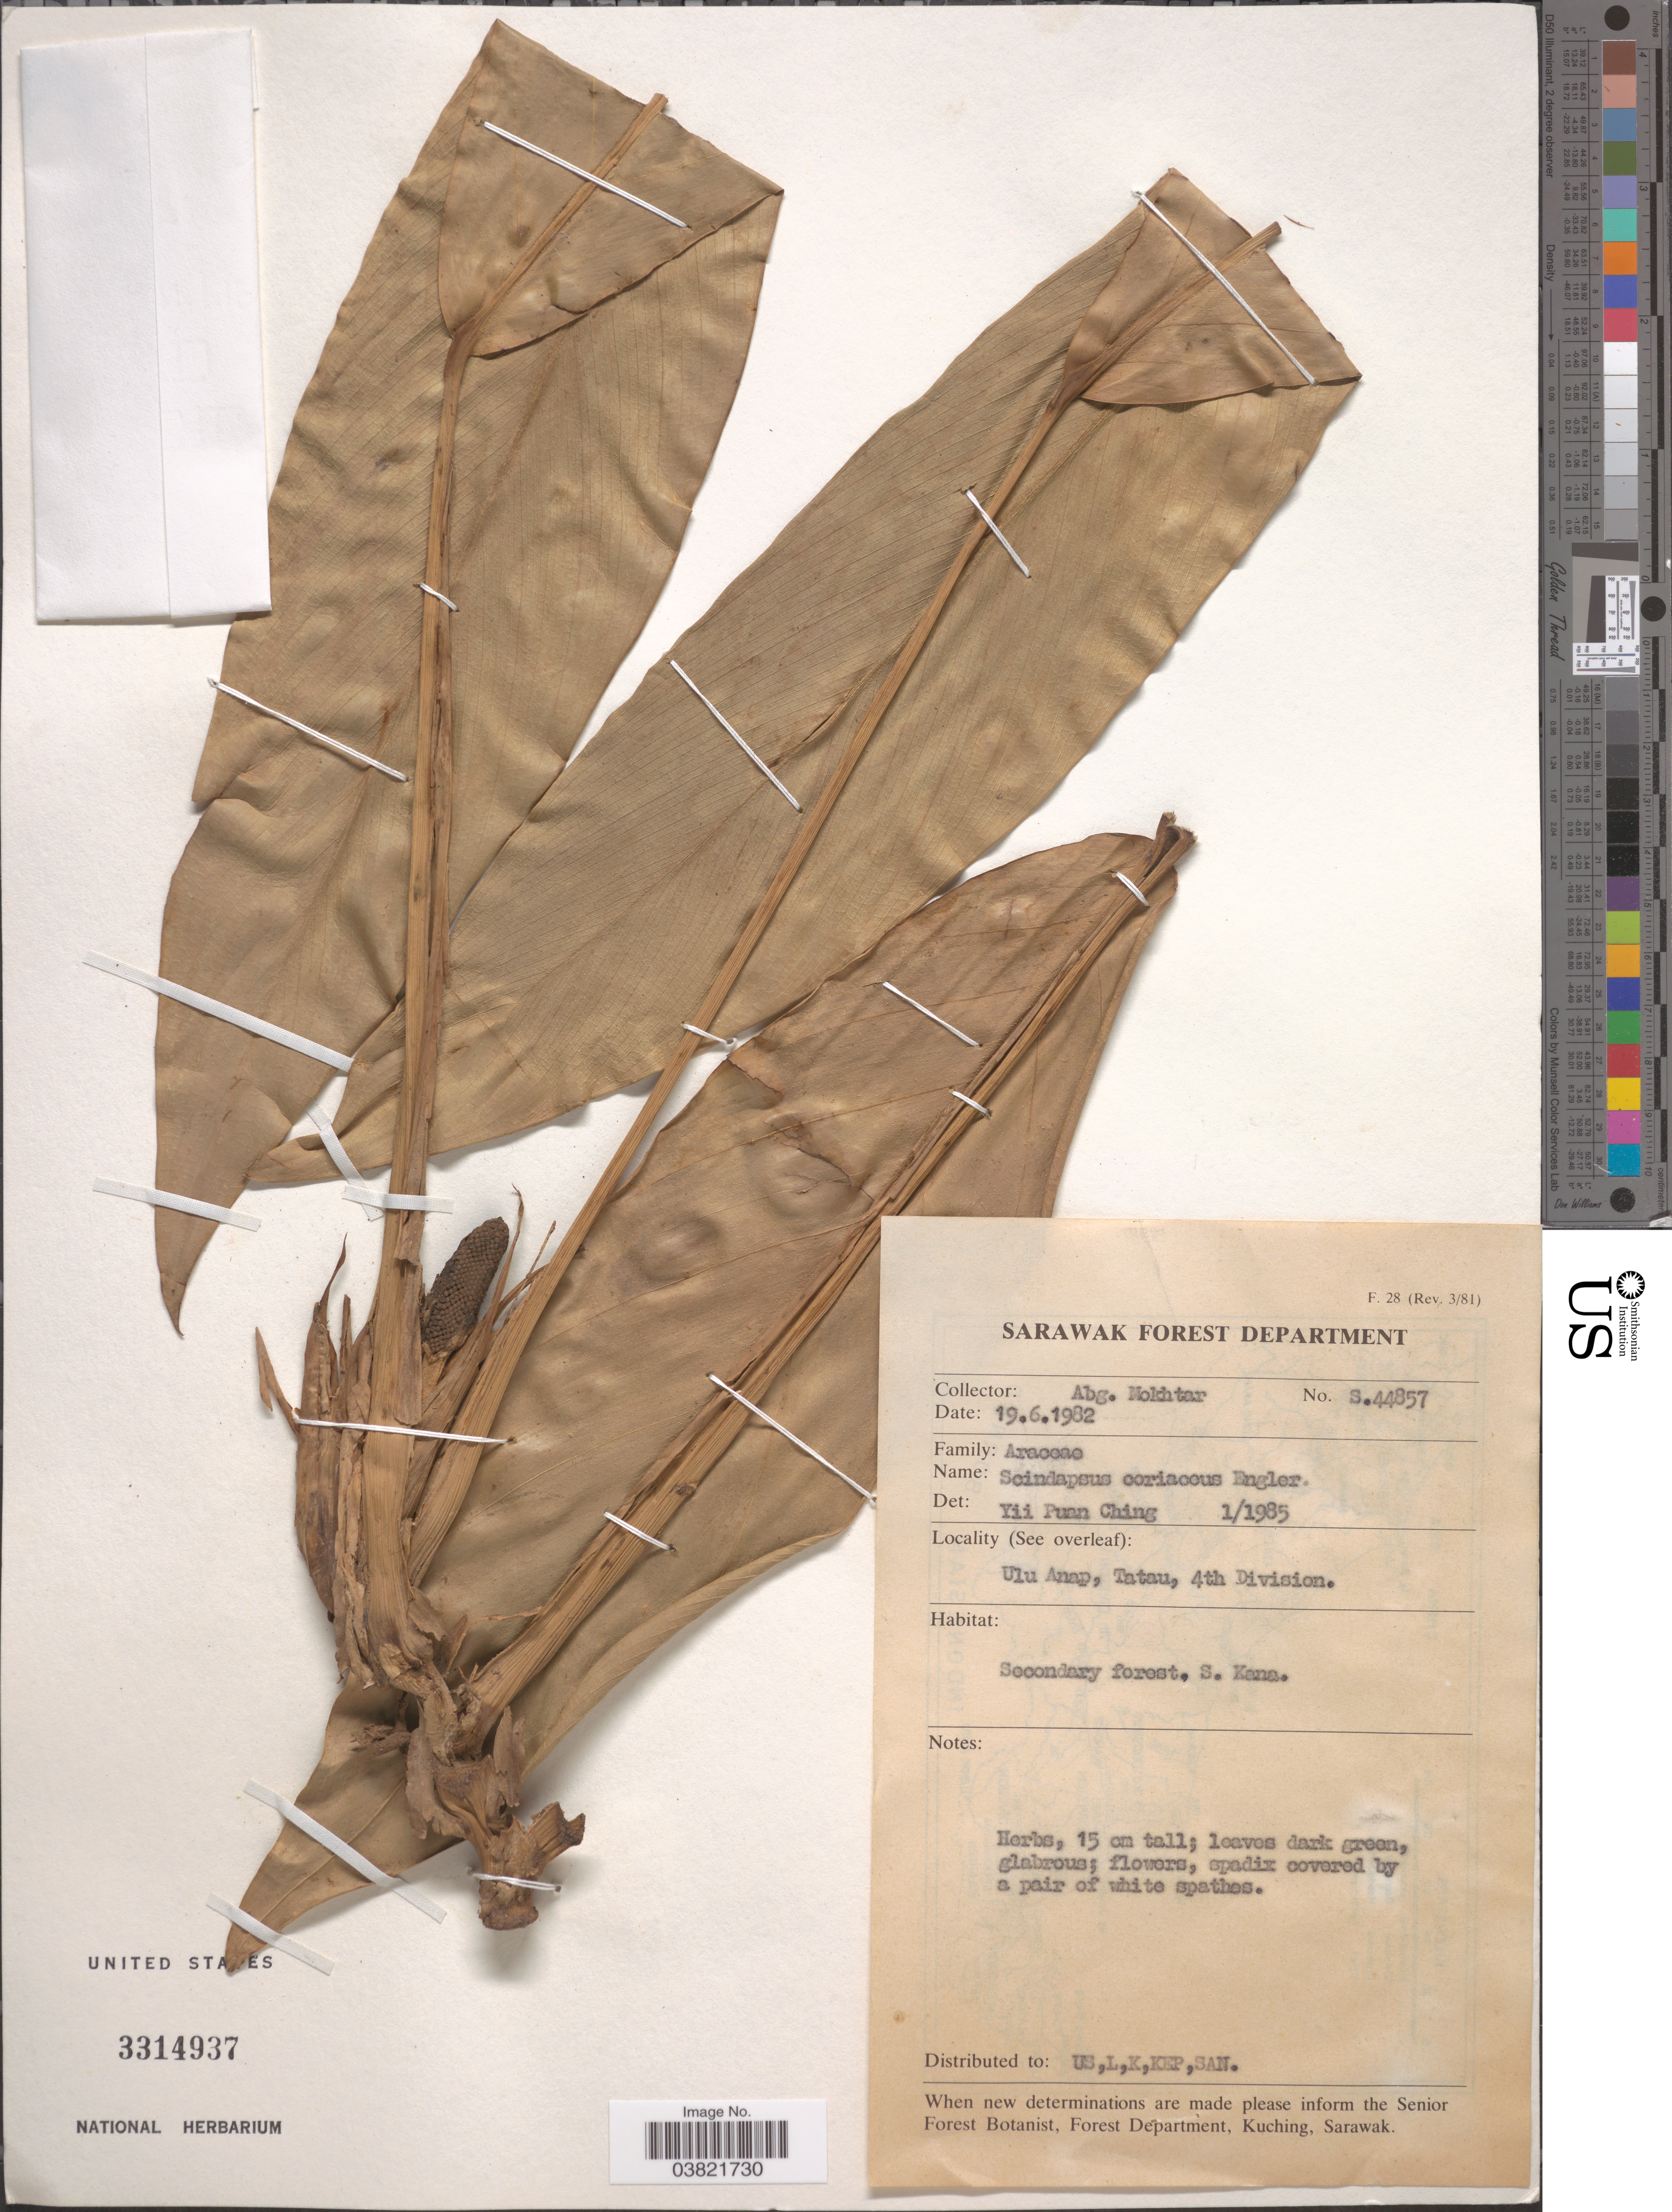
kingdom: Plantae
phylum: Tracheophyta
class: Liliopsida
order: Alismatales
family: Araceae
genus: Scindapsus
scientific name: Scindapsus coriaceus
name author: Engl.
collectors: A. Mokhtar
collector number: S44857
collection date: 1982-06-19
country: Malaysia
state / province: Sarawak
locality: Ulu Anap, Tatau, 4thh Division. Secondary forest, S. Kana.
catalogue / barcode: US 3314937